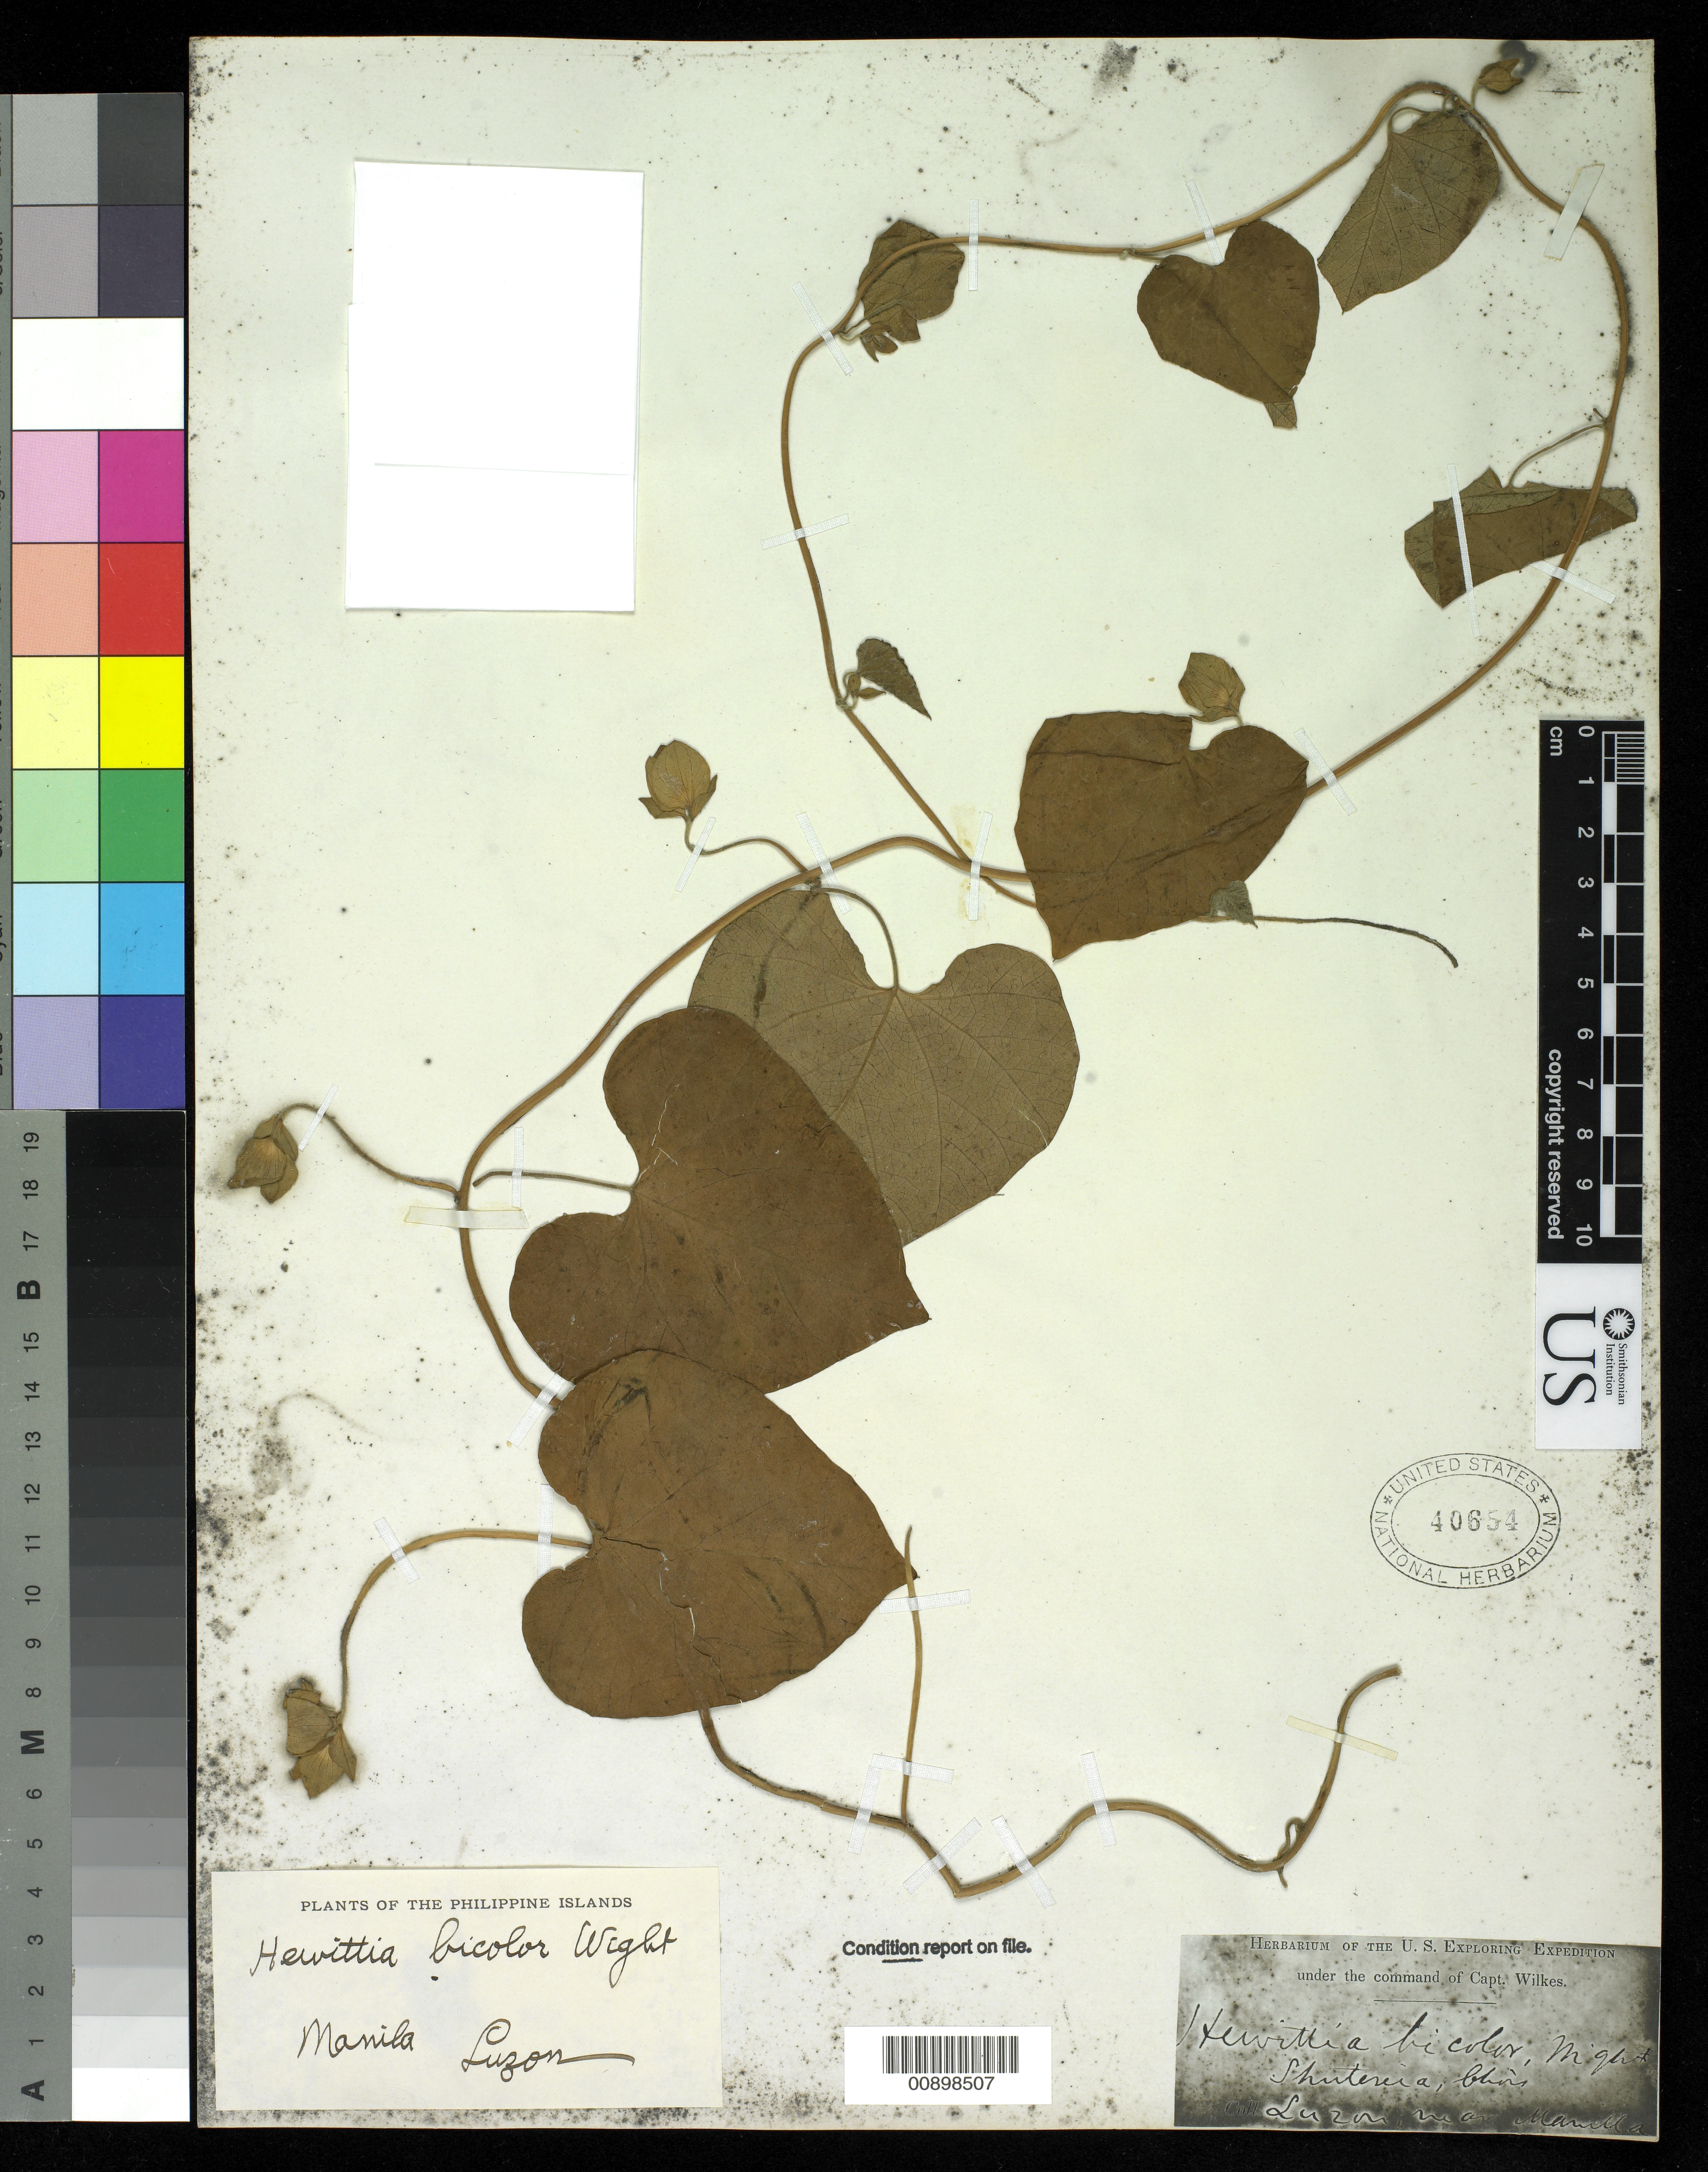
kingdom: Plantae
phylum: Tracheophyta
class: Magnoliopsida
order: Solanales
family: Convolvulaceae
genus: Hewittia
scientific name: Hewittia malabarica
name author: (L.) Suresh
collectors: Wilkes Explor. Exped.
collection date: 1838/1842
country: Philippines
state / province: National Capital Region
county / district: Manila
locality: Manilla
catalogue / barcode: US 40654